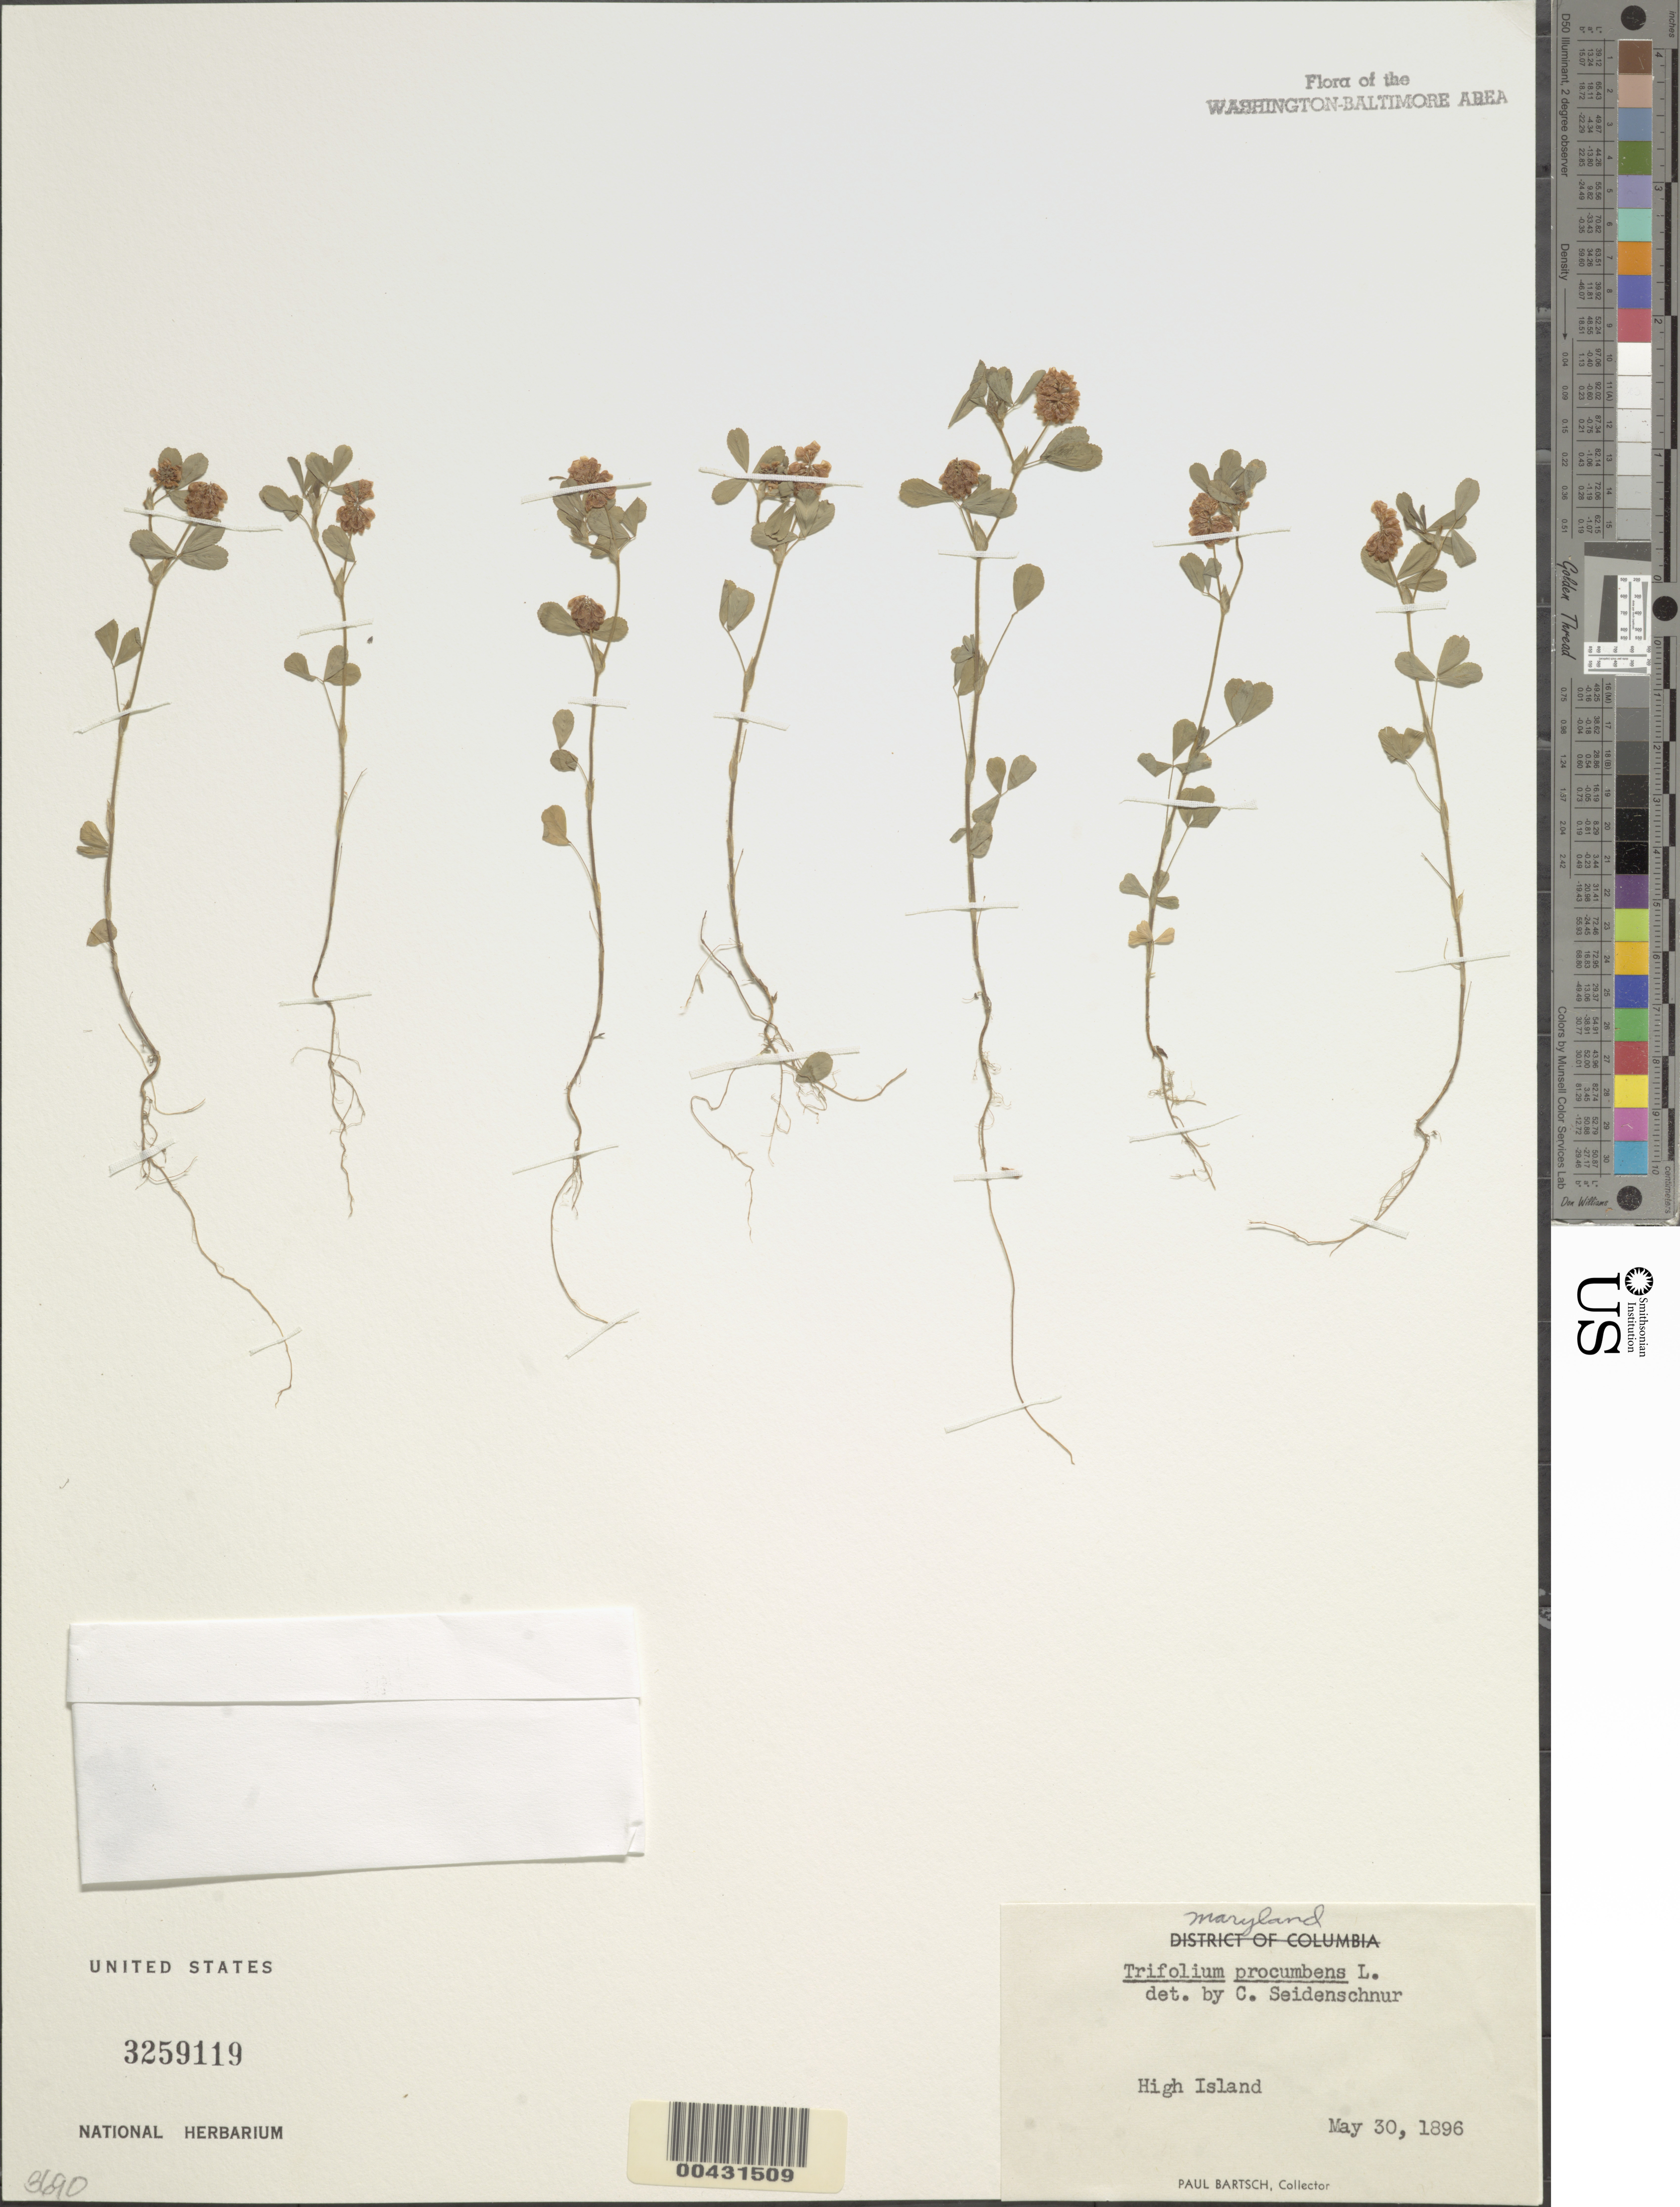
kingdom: Plantae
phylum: Tracheophyta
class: Magnoliopsida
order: Fabales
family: Fabaceae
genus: Trifolium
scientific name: Trifolium campestre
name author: Schreb.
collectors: P. Bartsch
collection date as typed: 30 May 1896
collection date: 1896-05-30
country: United States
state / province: Maryland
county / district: Montgomery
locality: High Island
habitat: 1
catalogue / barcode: US 3259119